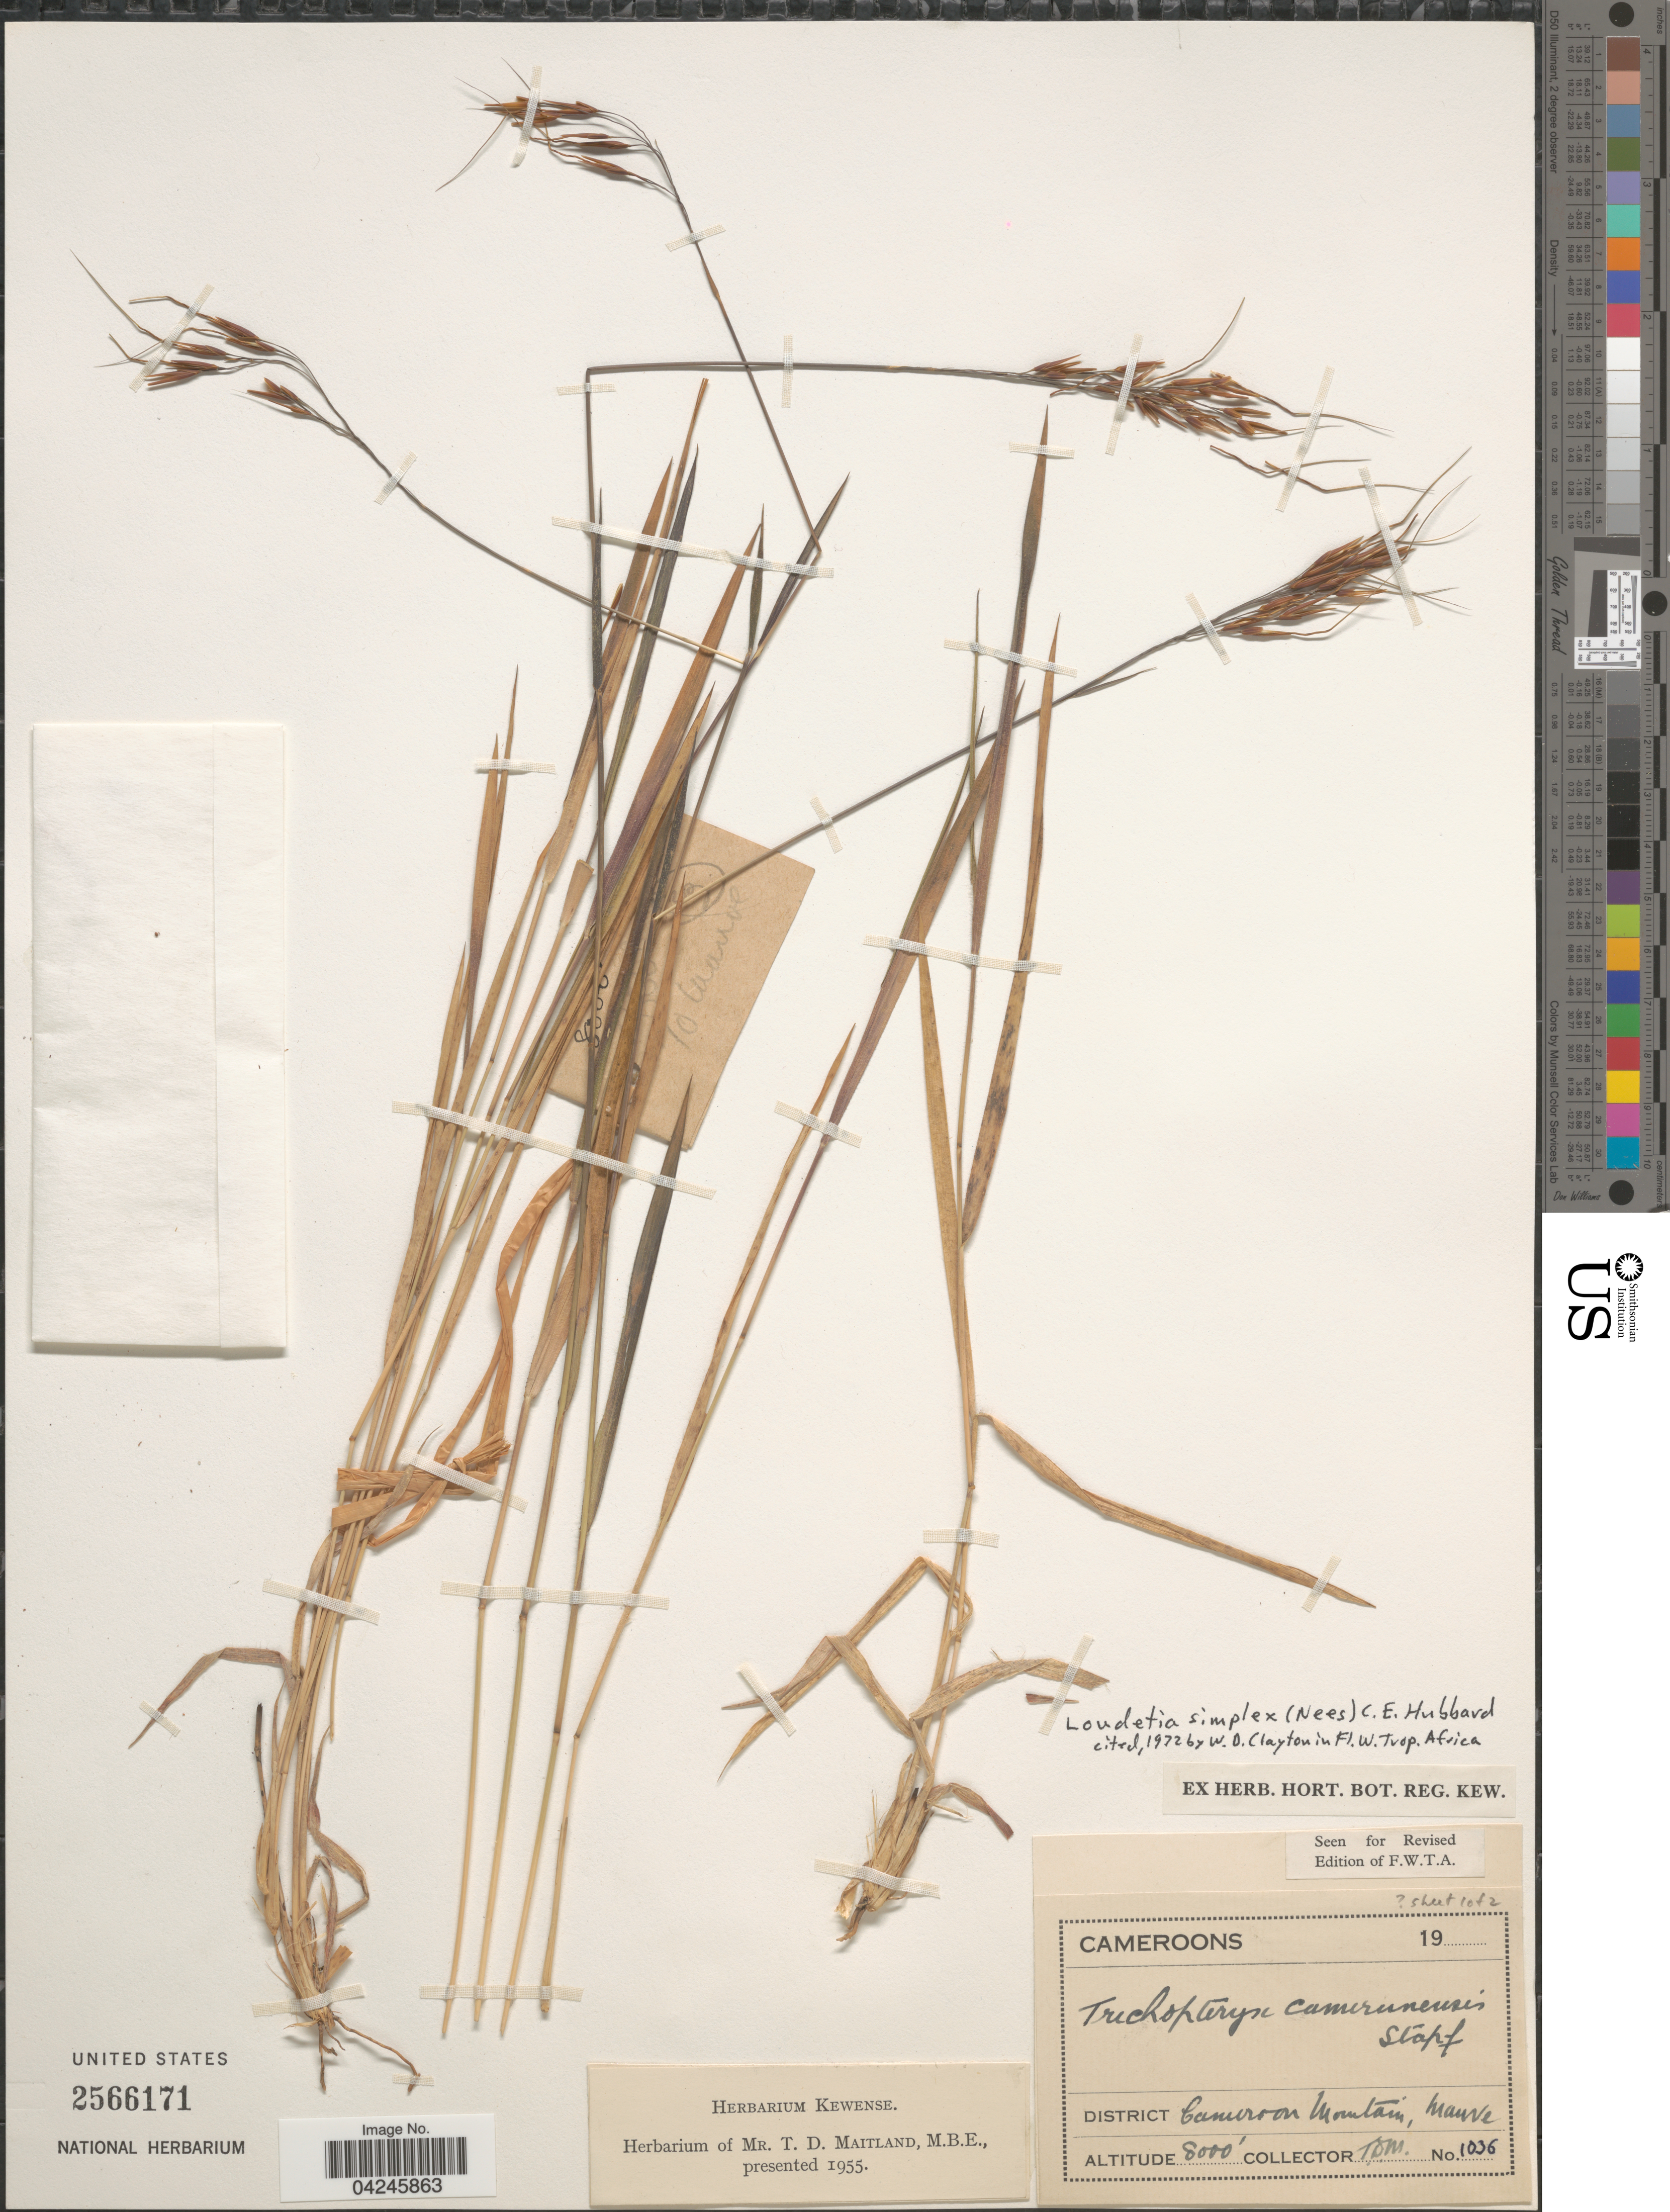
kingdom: Plantae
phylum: Tracheophyta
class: Liliopsida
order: Poales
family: Poaceae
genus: Loudetia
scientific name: Loudetia simplex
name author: (Nees) C.E. Hubb.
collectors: T. Maitland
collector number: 1036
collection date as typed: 19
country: Cameroon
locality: Cameroons. District Cameroon Mountain, Mauve.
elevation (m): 2438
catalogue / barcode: US 2566171